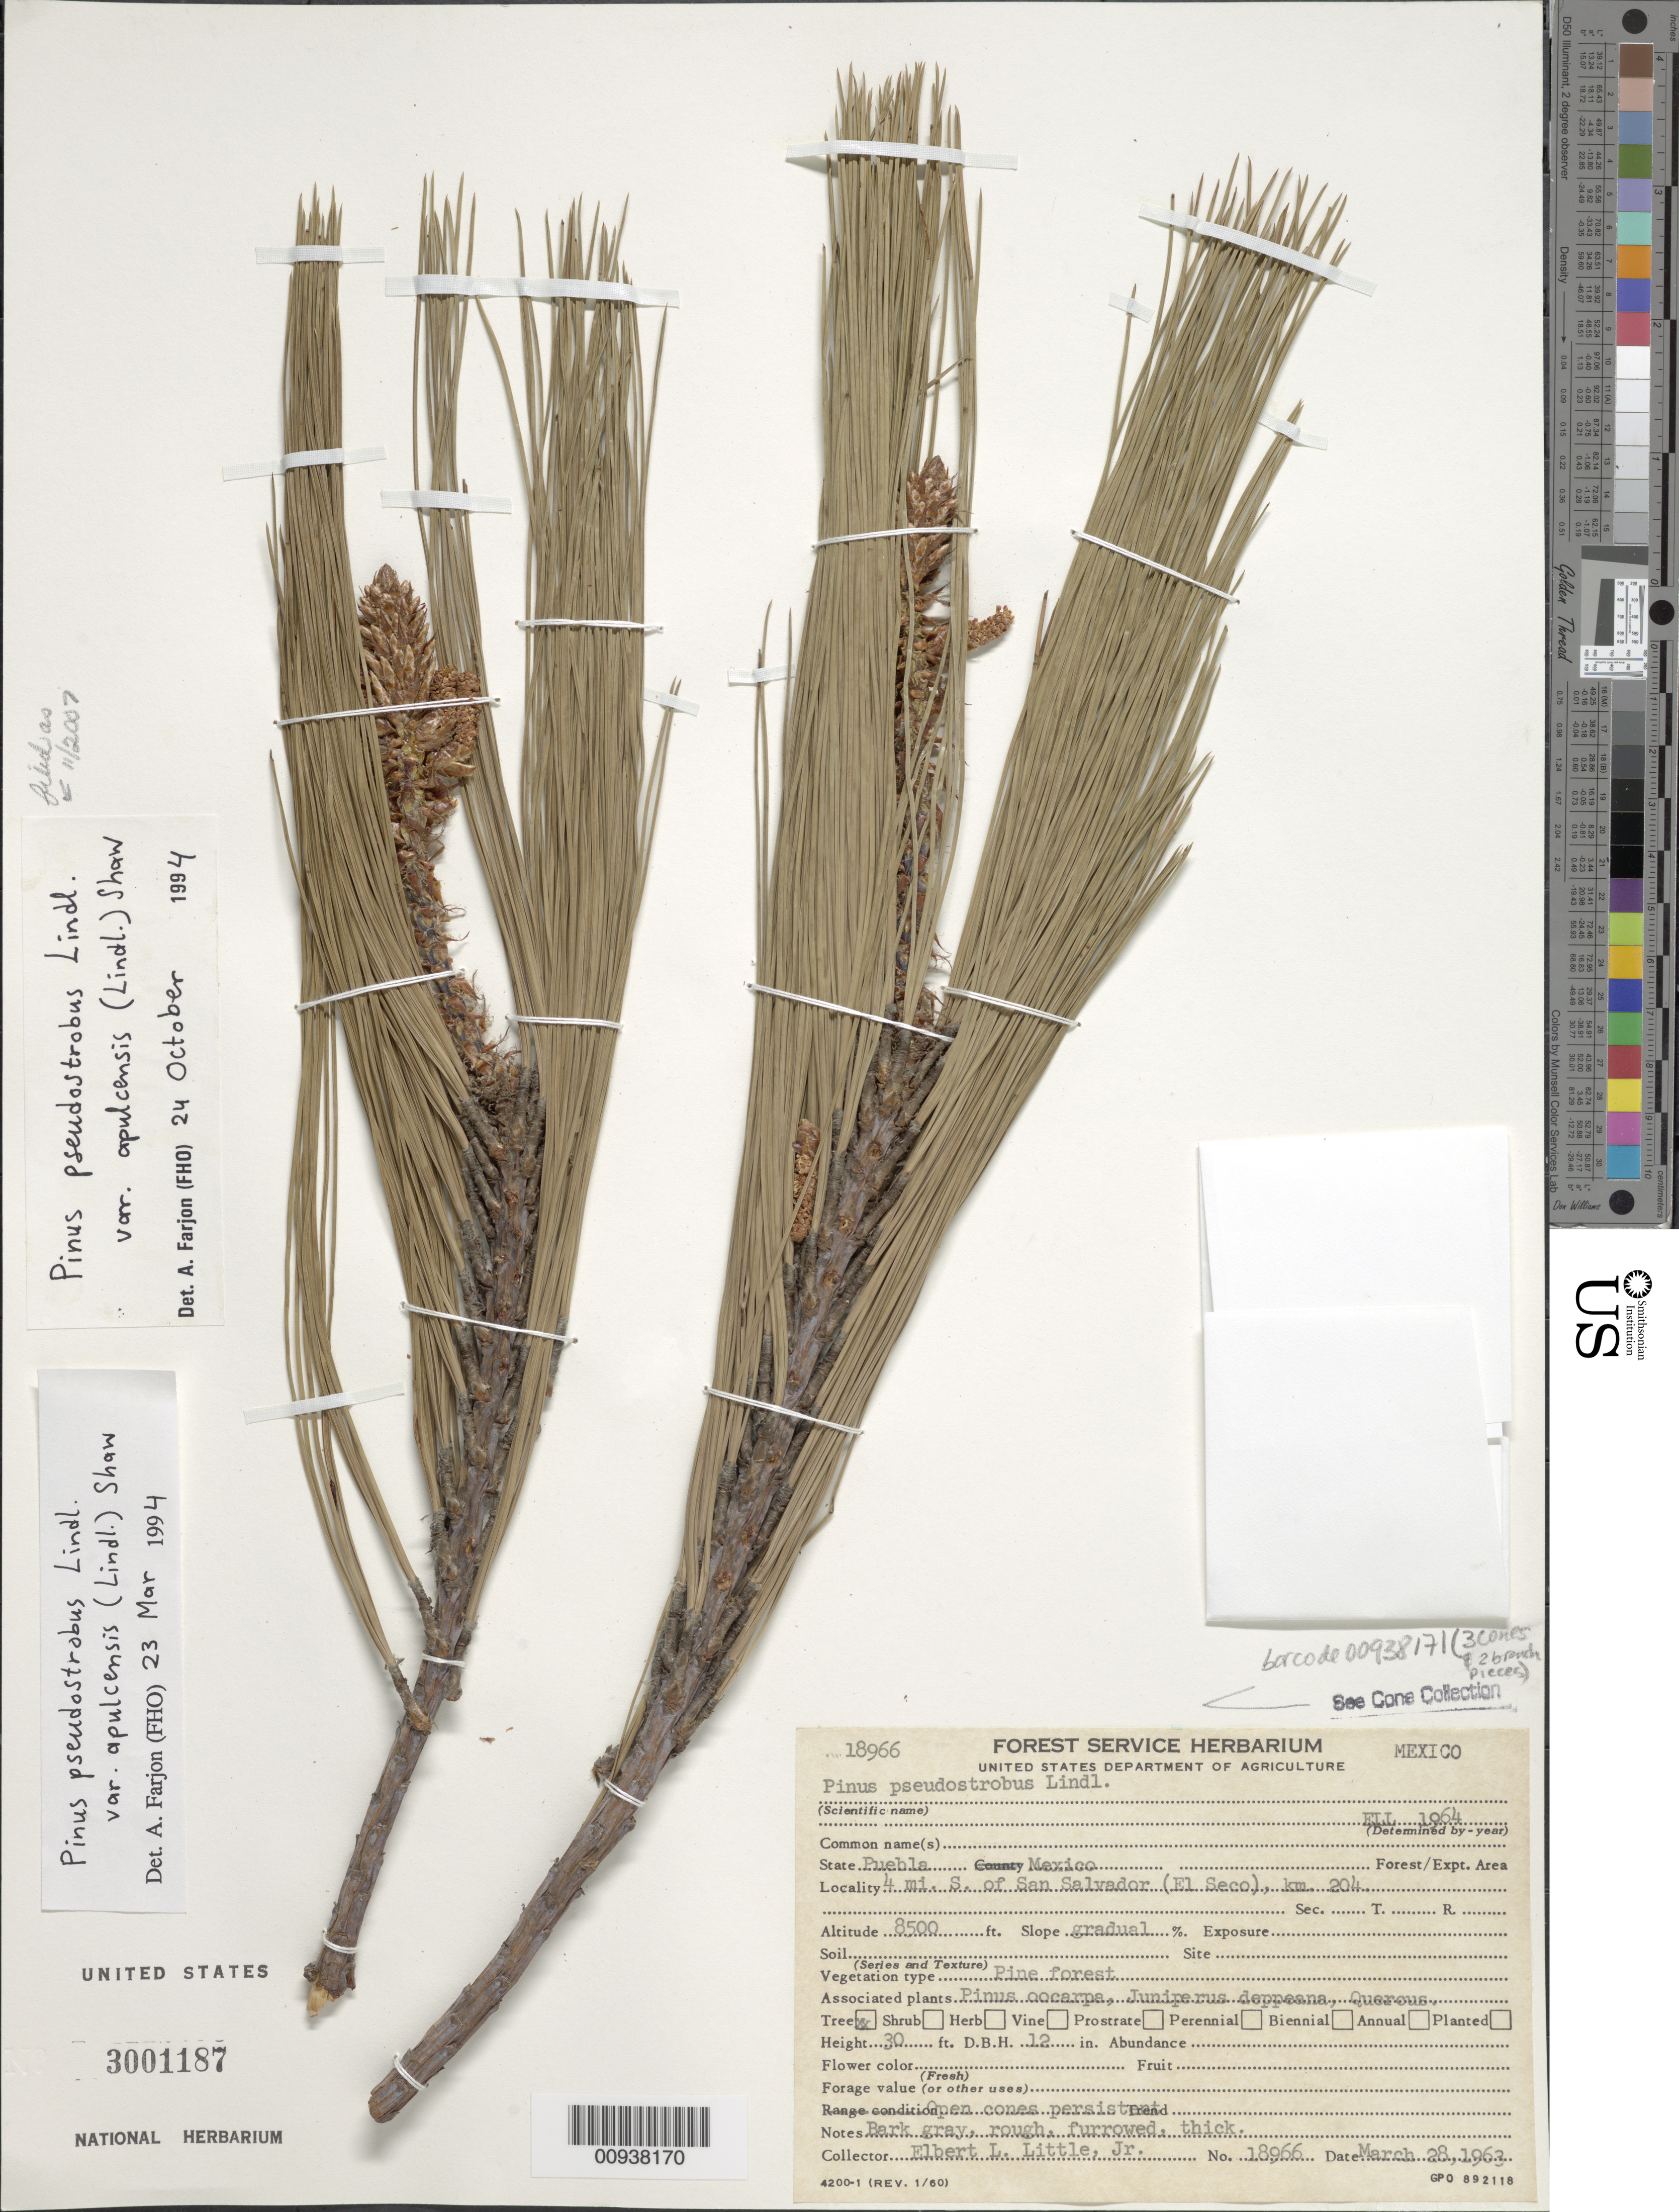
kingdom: Plantae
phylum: Tracheophyta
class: Pinopsida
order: Pinales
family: Pinaceae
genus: Pinus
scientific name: Pinus pseudostrobus var. apulcensis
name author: (Shaw) Lindl.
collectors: E. L. Little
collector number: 18966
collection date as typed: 28 Mar 1963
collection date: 1963-03-28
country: Mexico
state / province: Puebla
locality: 4 mi. S of San Salvador (El Seco), km. 204.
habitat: Pine forest. Slope gradual. Associated plants Pinus oocarpa, Juniperus deppeana, Quercus.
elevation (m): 2591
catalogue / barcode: US 3001187